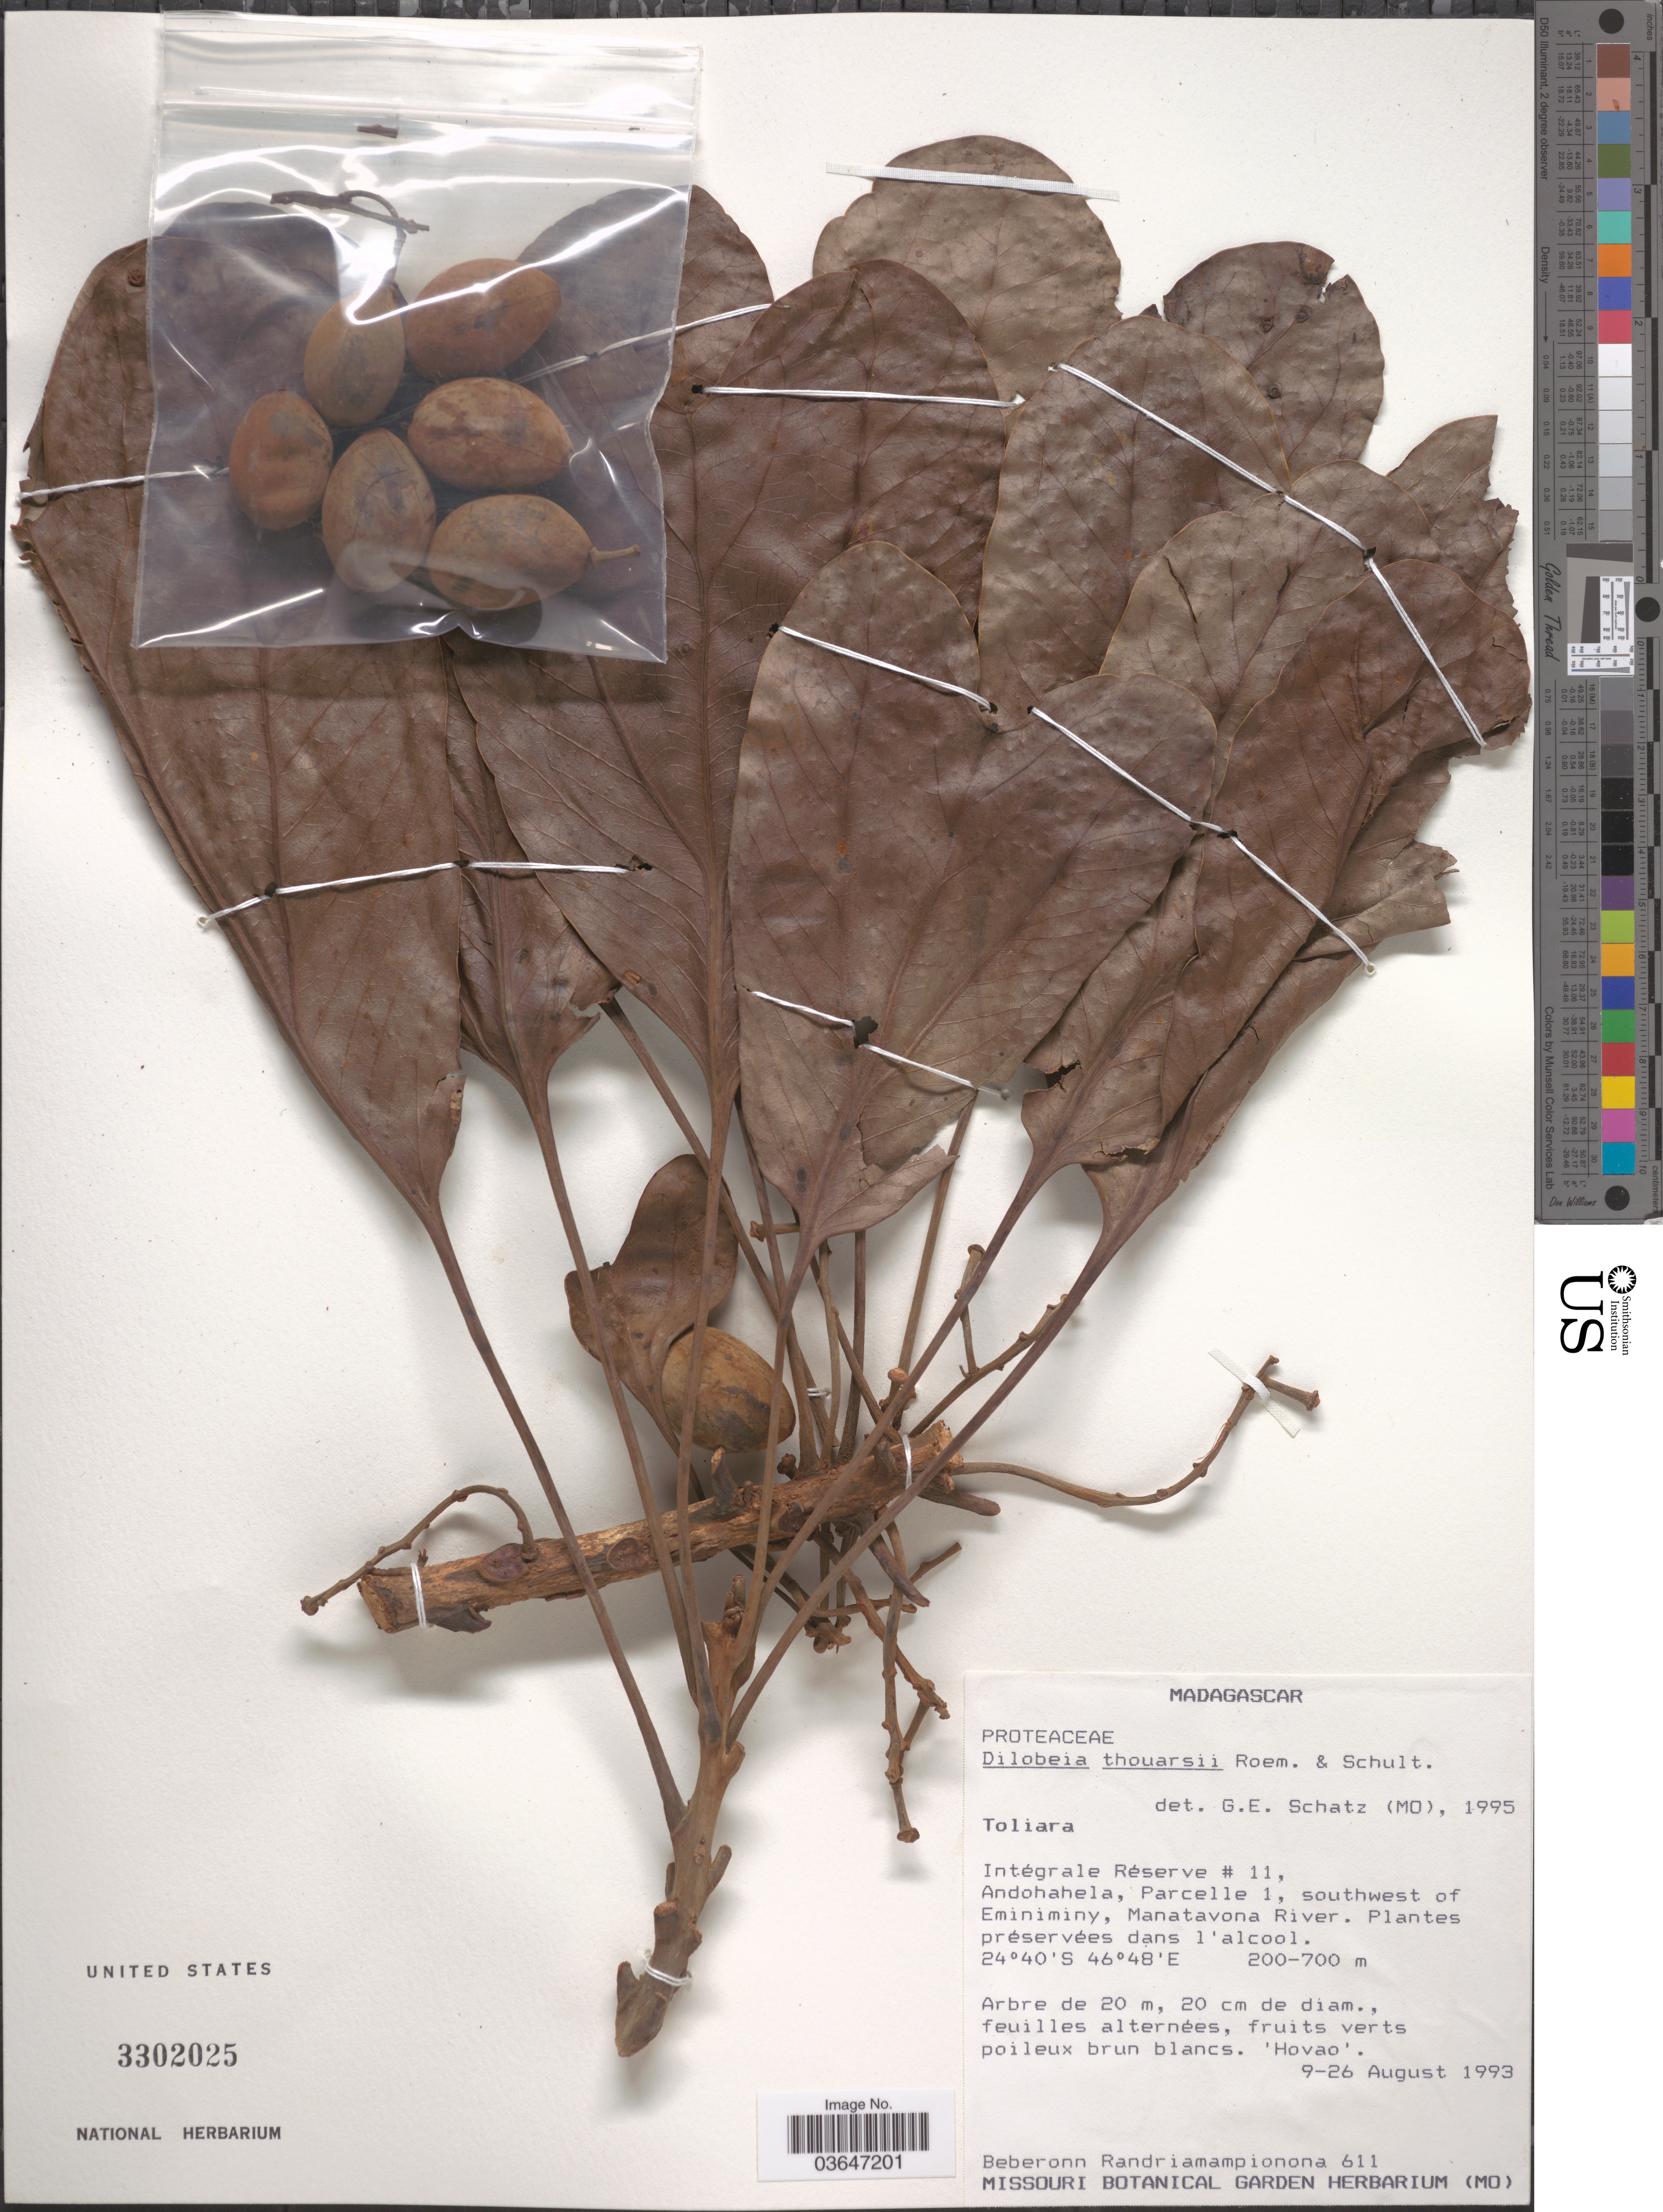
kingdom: Plantae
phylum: Tracheophyta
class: Magnoliopsida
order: Proteales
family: Proteaceae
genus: Dilobeia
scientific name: Dilobeia thouarsii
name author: Roem. & Schult.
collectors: B. Randriamampionona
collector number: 611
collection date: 1993-08-09/1993-08-26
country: Madagascar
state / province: Anosy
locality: Intégrale Réserve # 11, Andohahela, Parcelle 1, southwest of Eminiminy, Manatavona River.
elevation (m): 200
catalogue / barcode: US 3302025